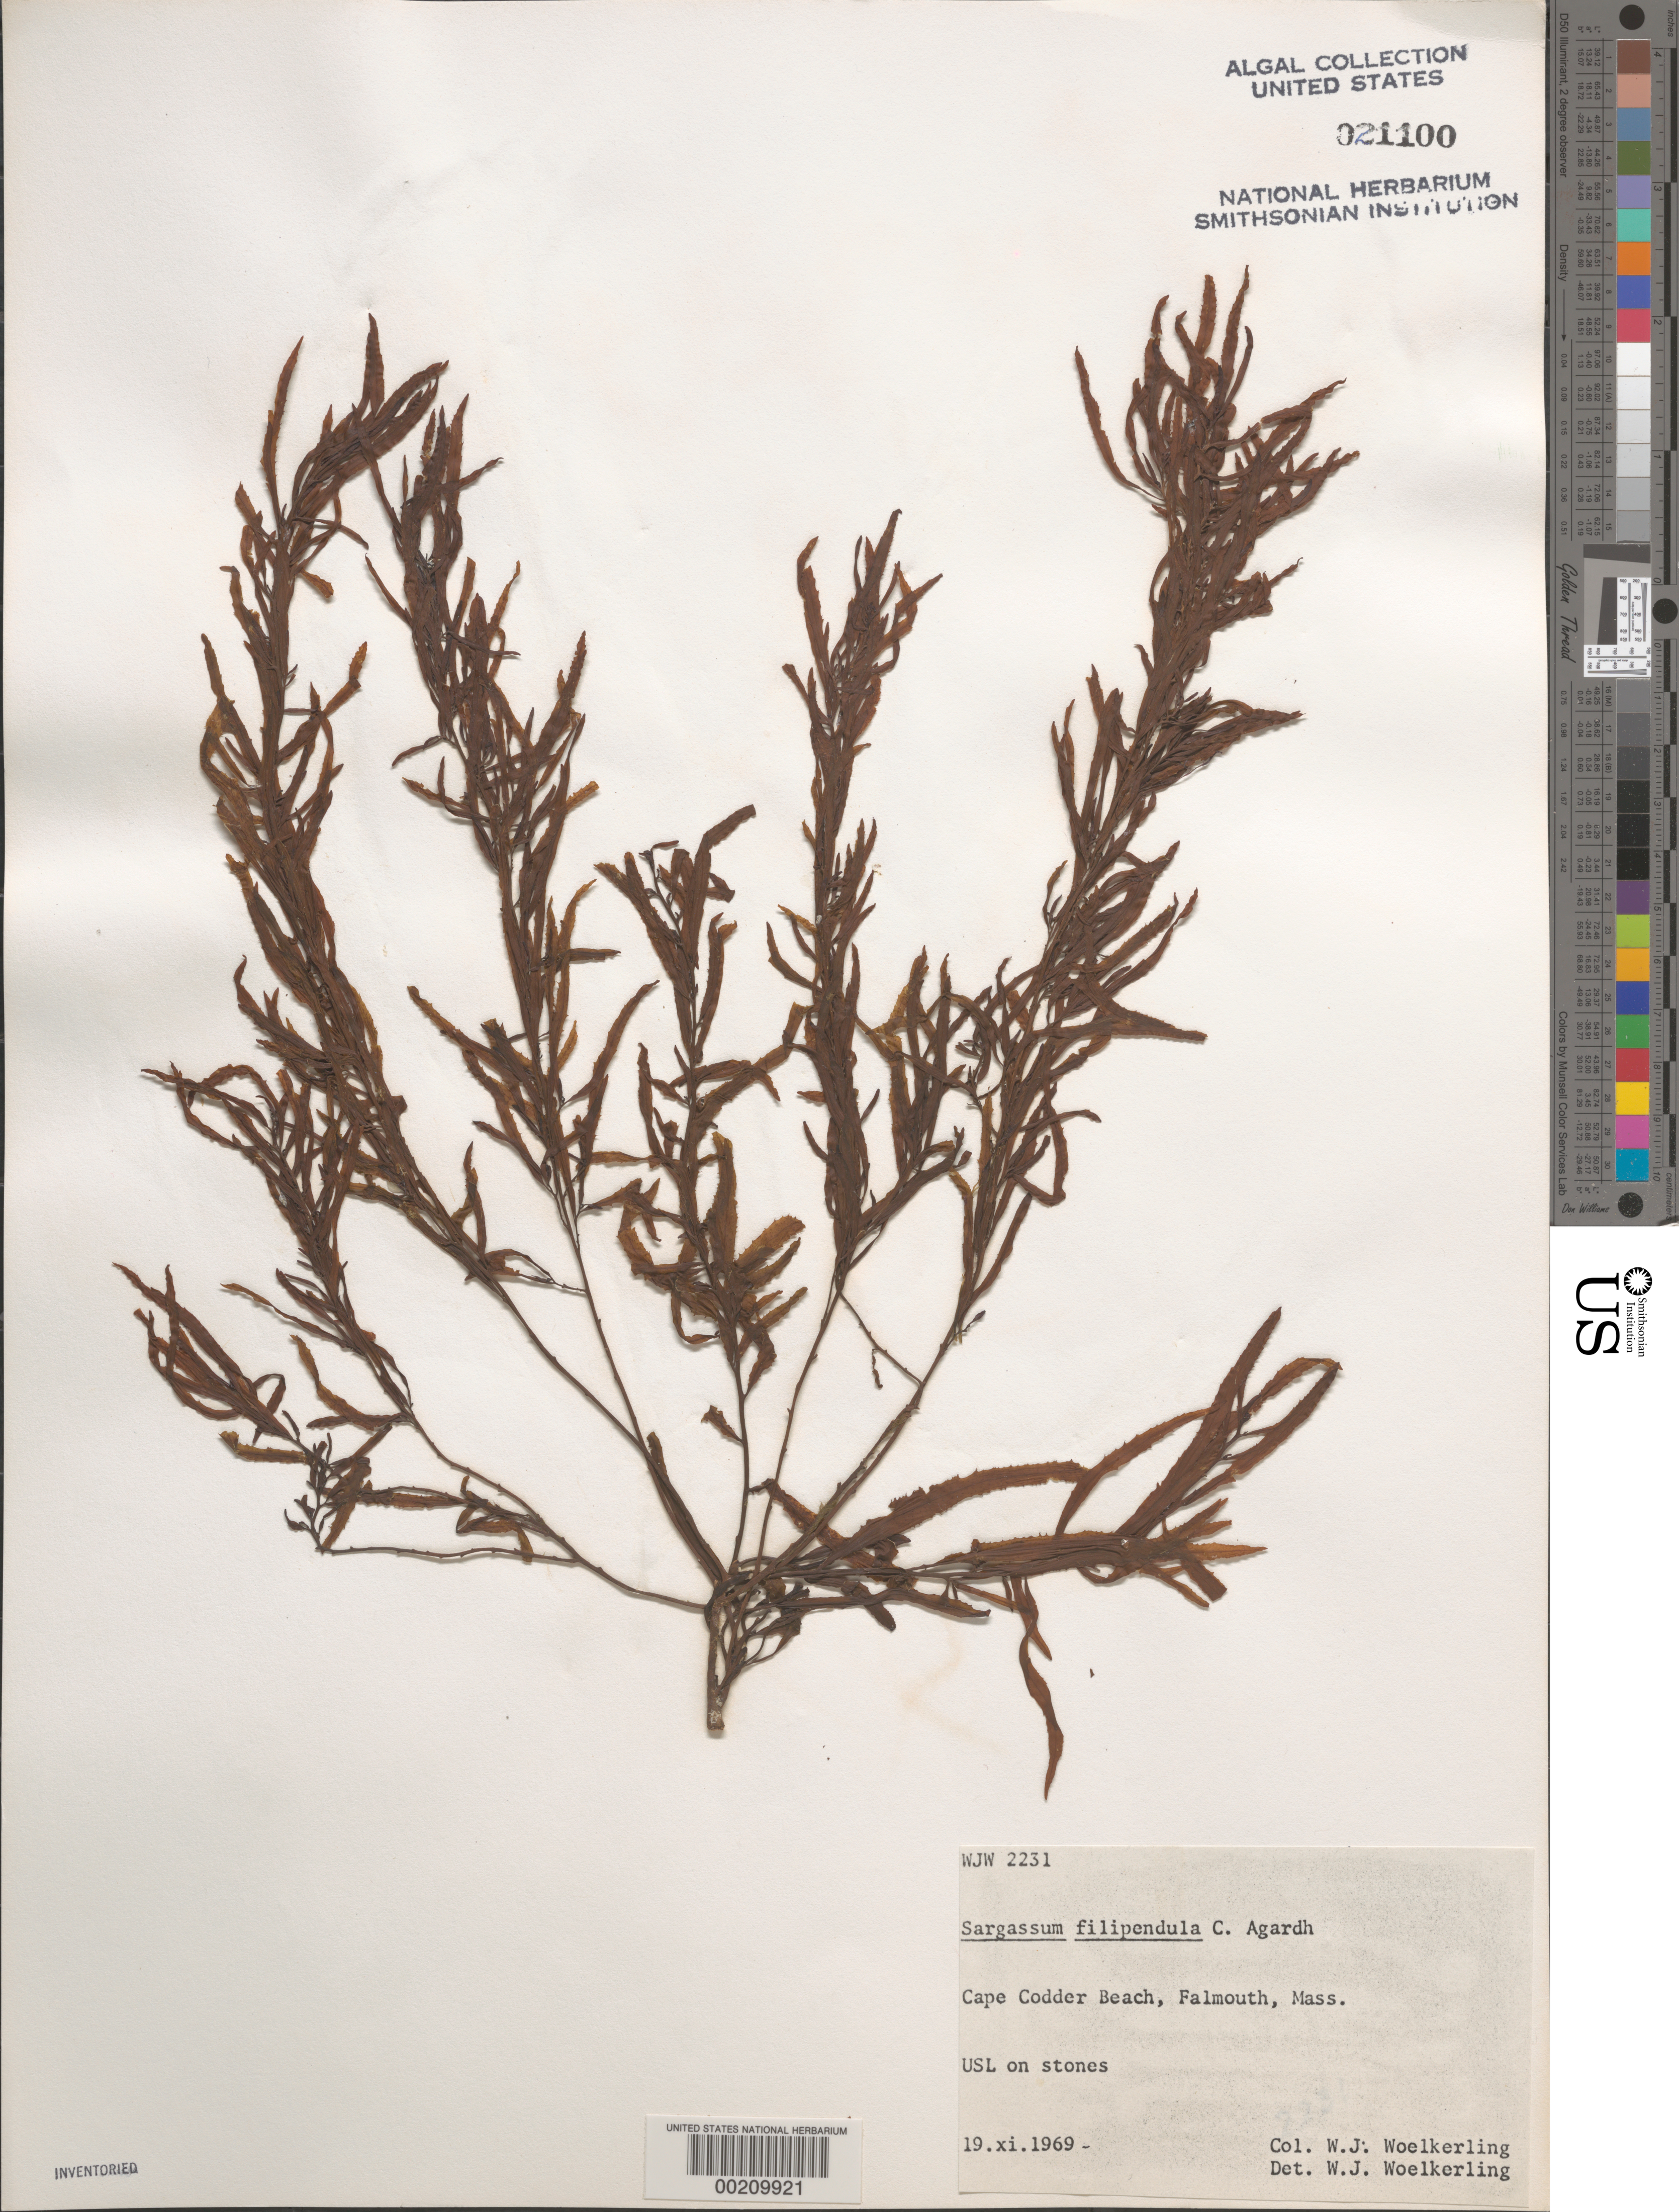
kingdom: Chromista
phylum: Ochrophyta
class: Phaeophyceae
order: Fucales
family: Sargassaceae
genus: Sargassum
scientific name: Sargassum filipendula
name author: C. Agardh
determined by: Woelkerling, W. J.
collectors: W. Woelkerling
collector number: WJW 2231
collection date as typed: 19 Nov 1969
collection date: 1969-11-19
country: United States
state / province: Massachusetts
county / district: Barnstable County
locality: Cape Codder Beach, Falmouth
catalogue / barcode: US 21100